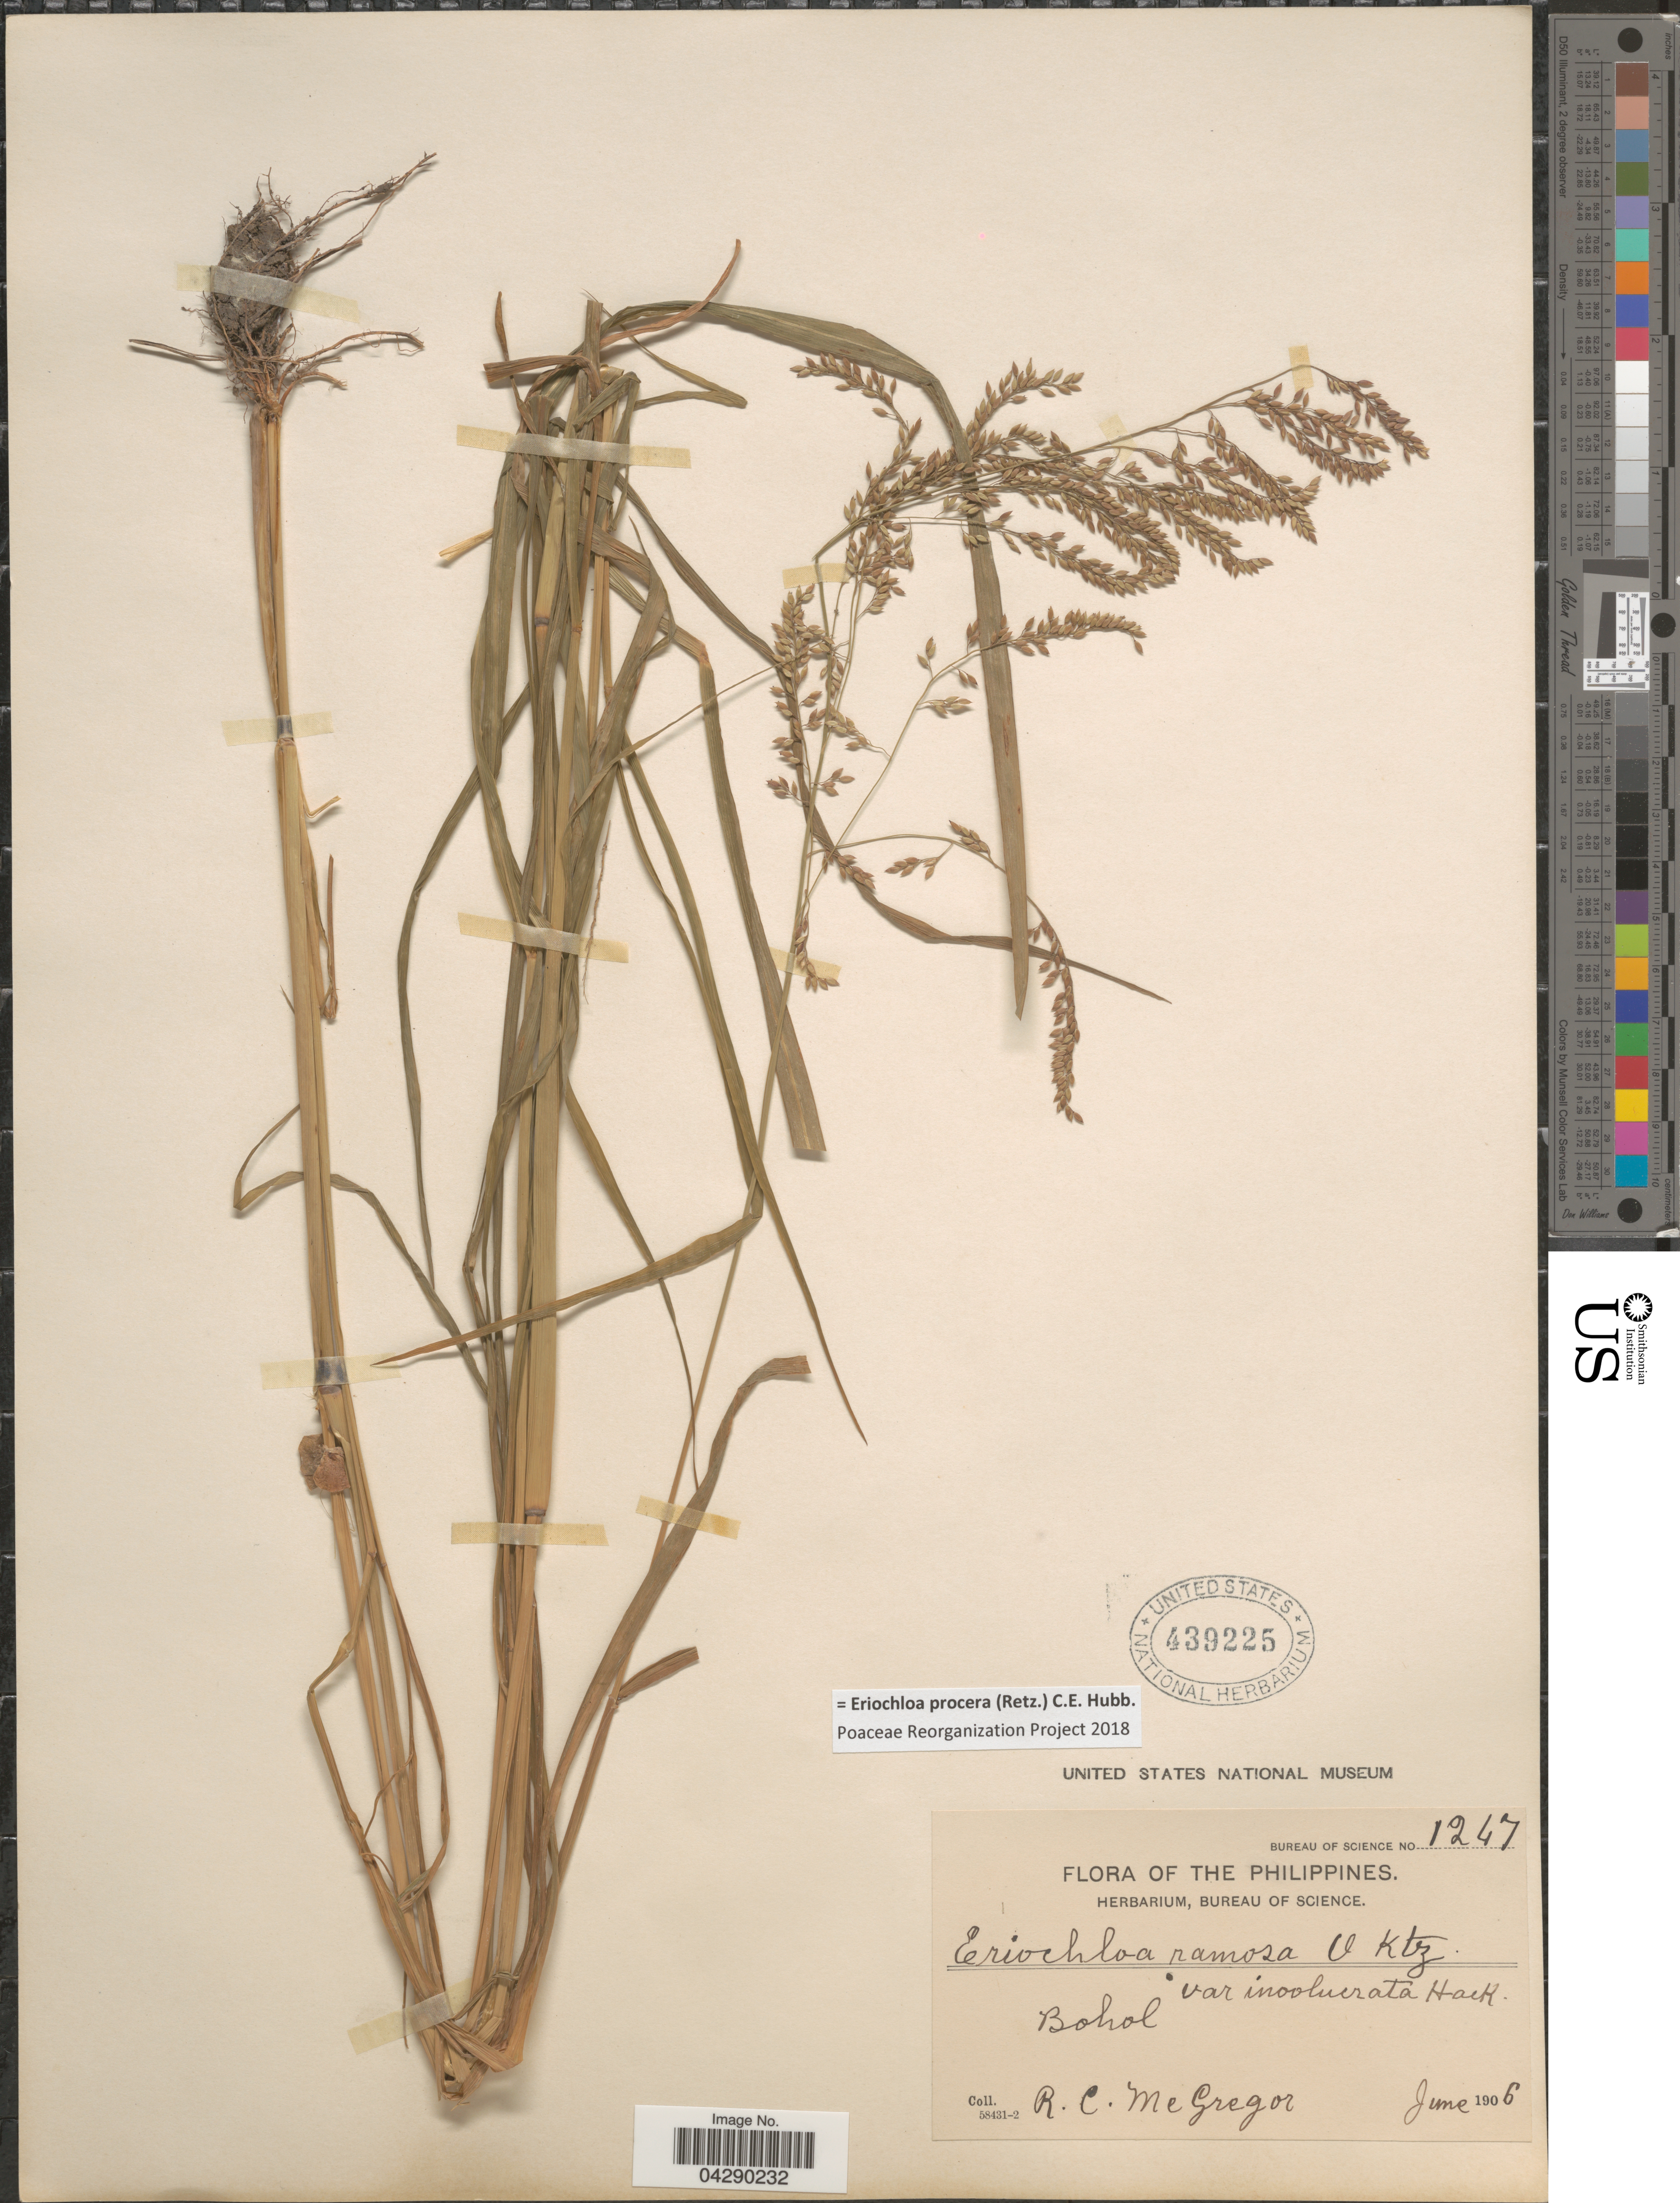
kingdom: Plantae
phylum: Tracheophyta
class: Liliopsida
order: Poales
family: Poaceae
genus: Eriochloa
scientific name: Eriochloa procera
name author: (Retz.) C.E. Hubb.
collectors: R. C. McGregor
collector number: Bureau of Science 1247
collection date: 1906-06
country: Philippines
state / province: Central Visayas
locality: Bohol.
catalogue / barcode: US 439225